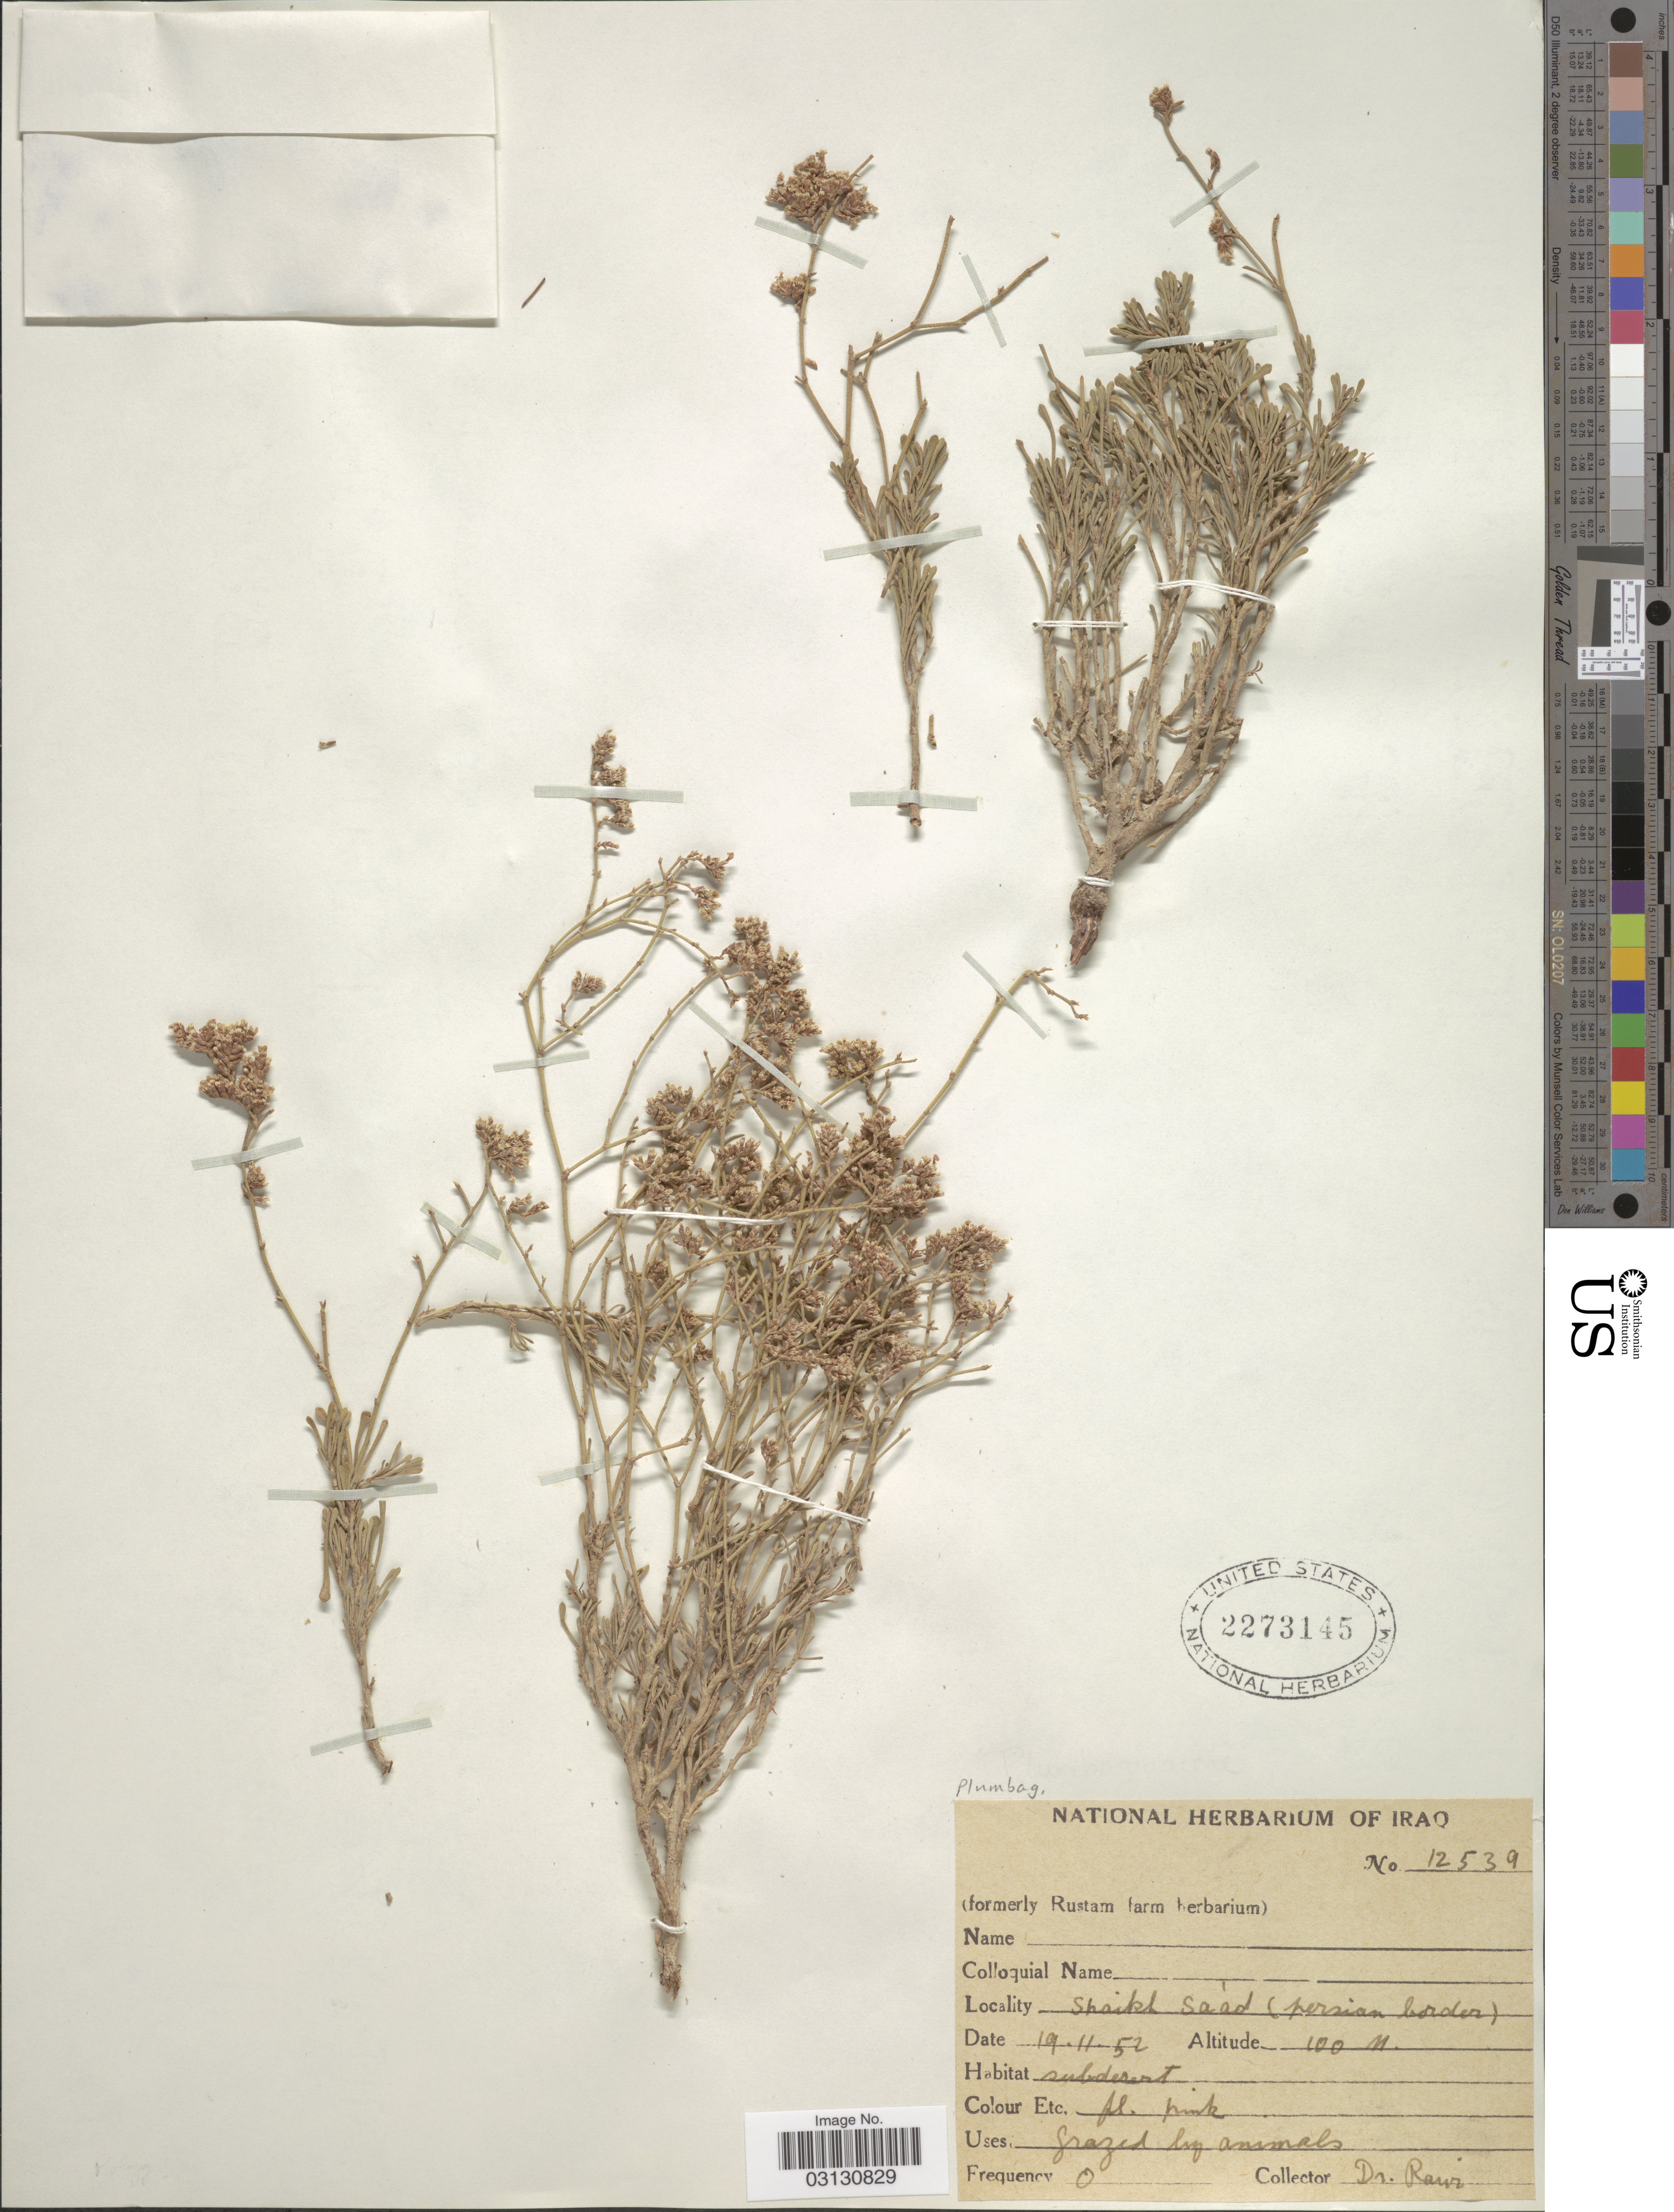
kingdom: Plantae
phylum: Tracheophyta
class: Magnoliopsida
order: Caryophyllales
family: Plumbaginaceae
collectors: -. Rawi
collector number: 12539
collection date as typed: Transcribed d/m/y: 19/11/52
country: Iraq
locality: Shaikh Saád (persian border).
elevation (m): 100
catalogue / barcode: US 2273145